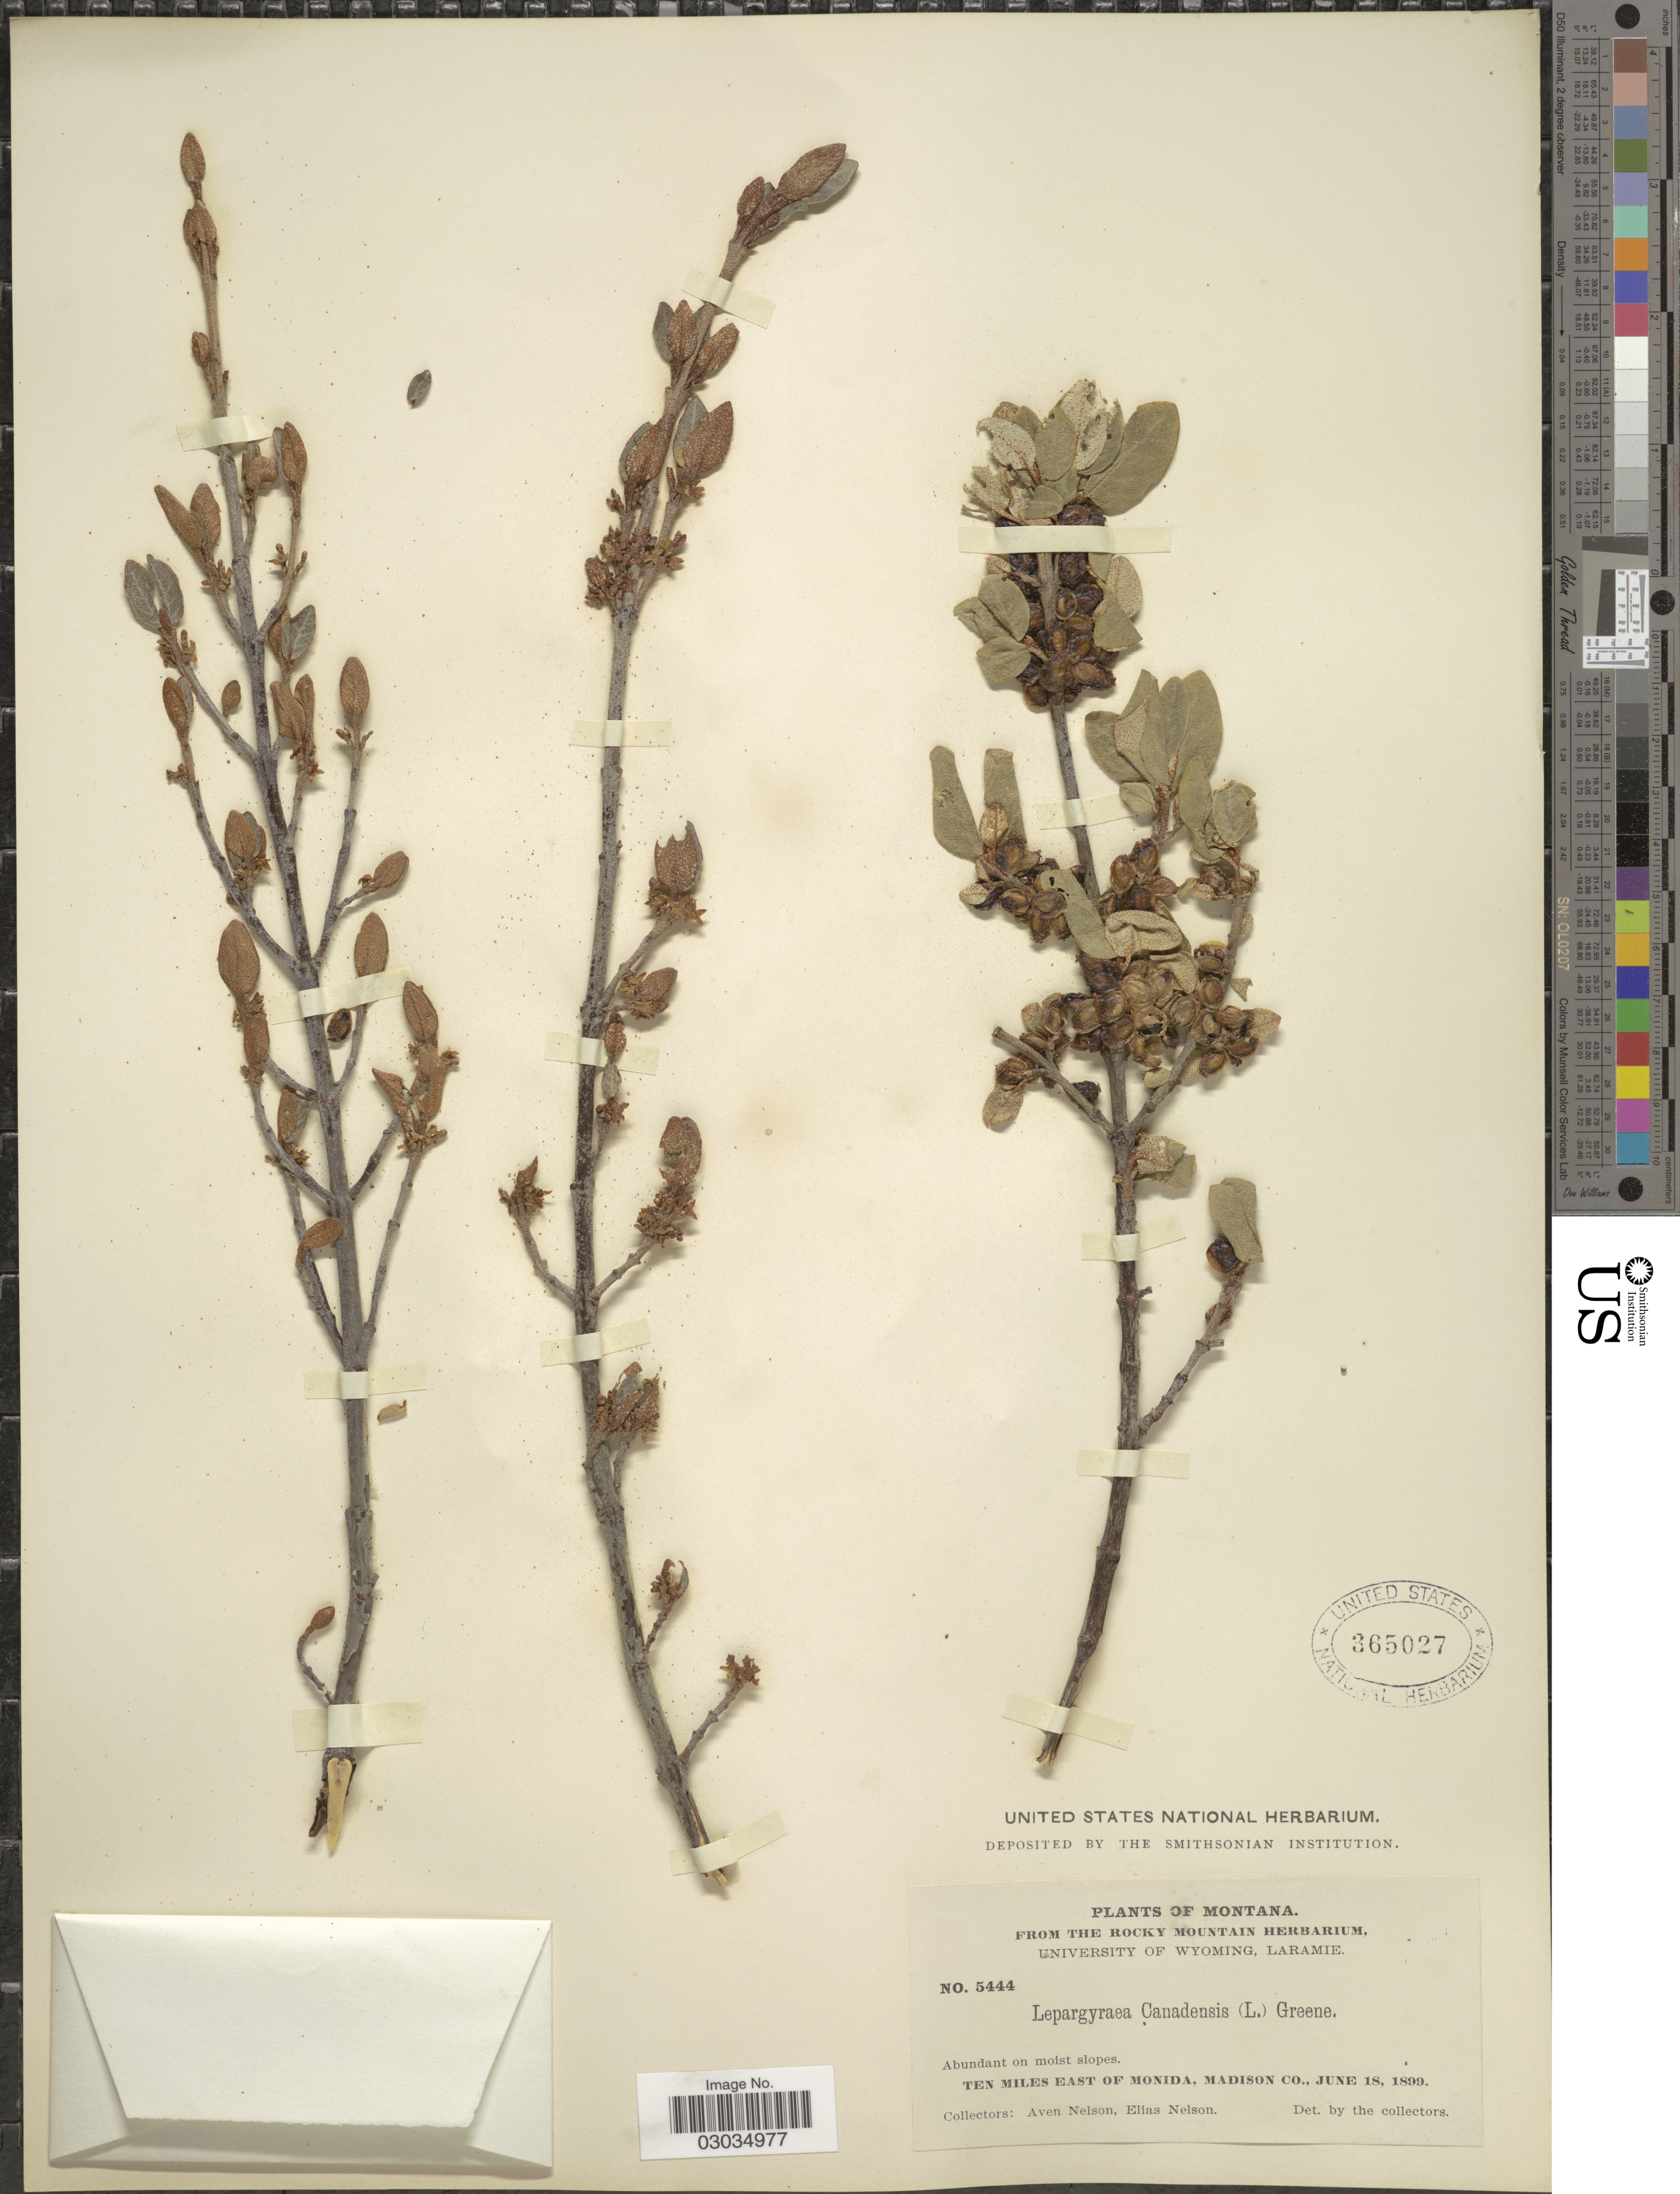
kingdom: Plantae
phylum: Tracheophyta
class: Magnoliopsida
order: Rosales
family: Elaeagnaceae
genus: Shepherdia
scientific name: Shepherdia canadensis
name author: (L.) Nutt.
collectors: A. Nelson & E. Nelson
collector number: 5444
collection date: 1899-06-18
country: United States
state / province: Montana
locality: Ten Miles East of Monida, Madison Co.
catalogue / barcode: US 365027